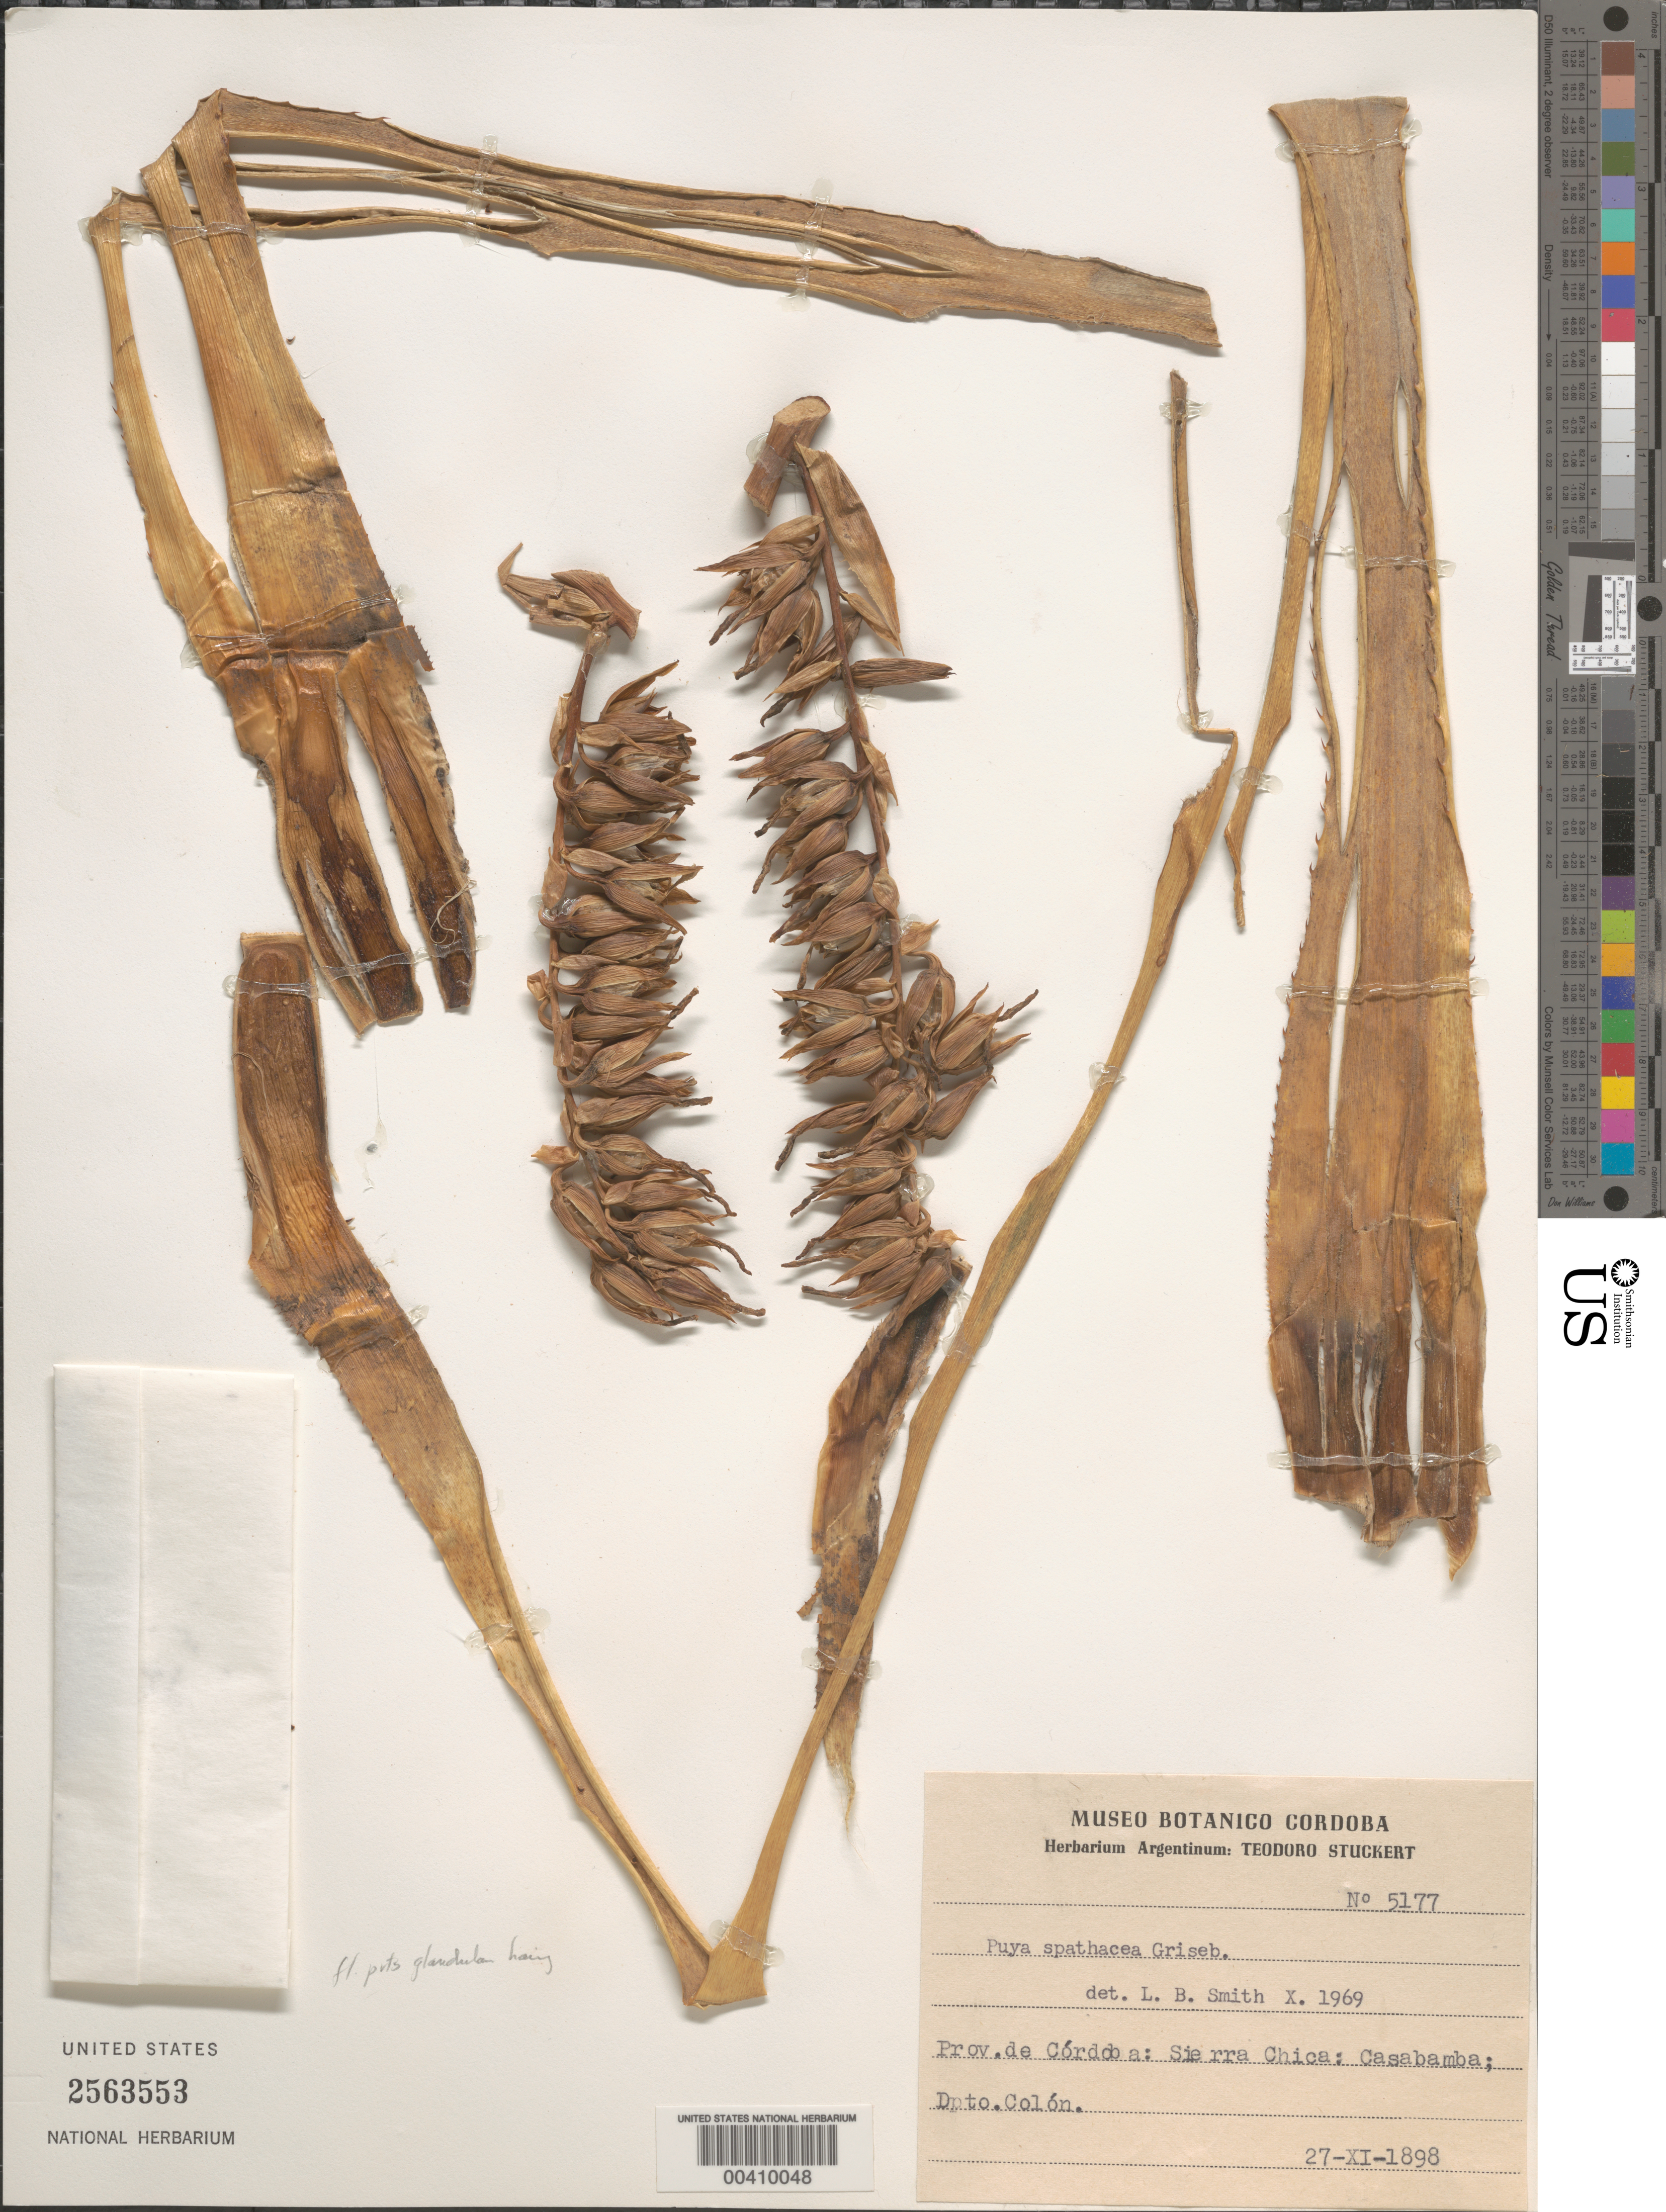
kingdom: Plantae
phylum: Tracheophyta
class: Liliopsida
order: Poales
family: Bromeliaceae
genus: Puya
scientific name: Puya spathacea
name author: (Griseb.) Mez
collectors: T. Stuckert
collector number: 5177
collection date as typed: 27 Nov 1898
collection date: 1898-11-27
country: Argentina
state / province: Córdoba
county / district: Colón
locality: Sierra Chica, Casabamba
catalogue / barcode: US 2563553